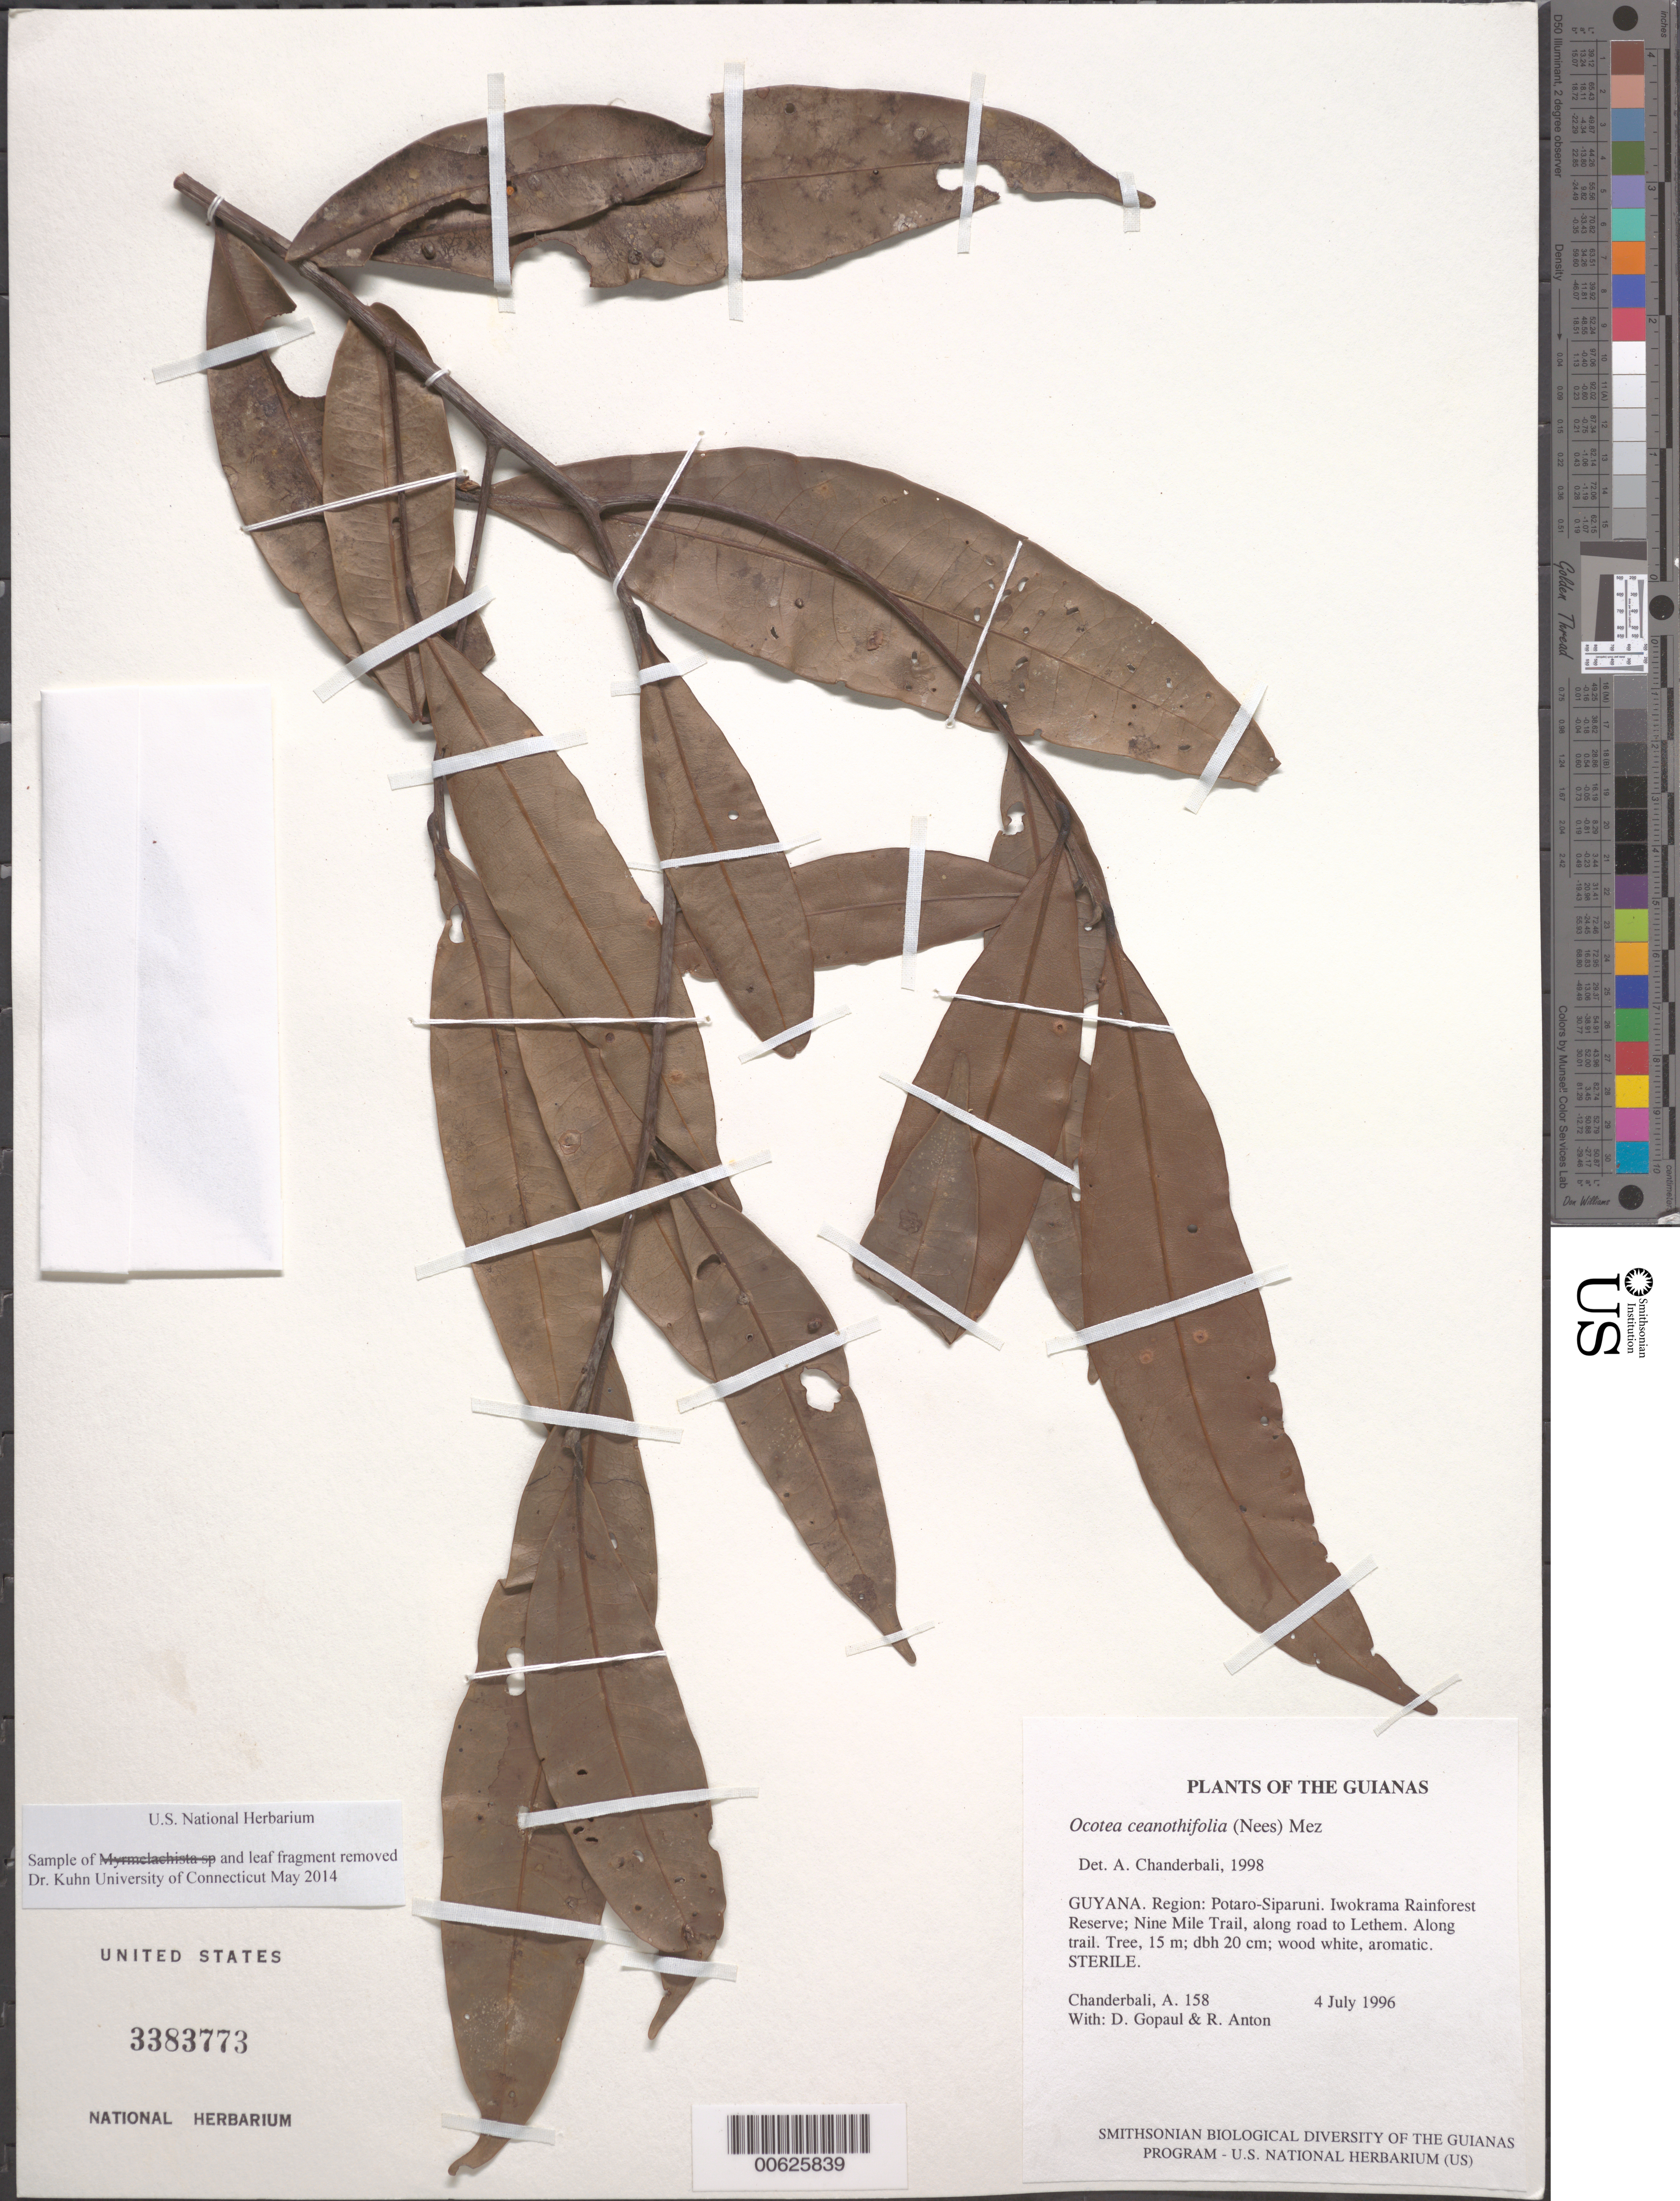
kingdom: Plantae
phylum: Tracheophyta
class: Magnoliopsida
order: Laurales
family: Lauraceae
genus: Ocotea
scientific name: Ocotea ceanothifolia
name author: (Nees) Mez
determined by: Chanderbali, Andre Shashi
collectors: A. S. Chanderbali, D. Gopaul & R. Anton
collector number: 158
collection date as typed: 4 July 1996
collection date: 1996-07-04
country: Guyana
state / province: Potaro-Siparuni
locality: Iwokrama Rainforest Reserve; Nine Mile Trail, along road to Lethem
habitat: Along trail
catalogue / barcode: US 3383773